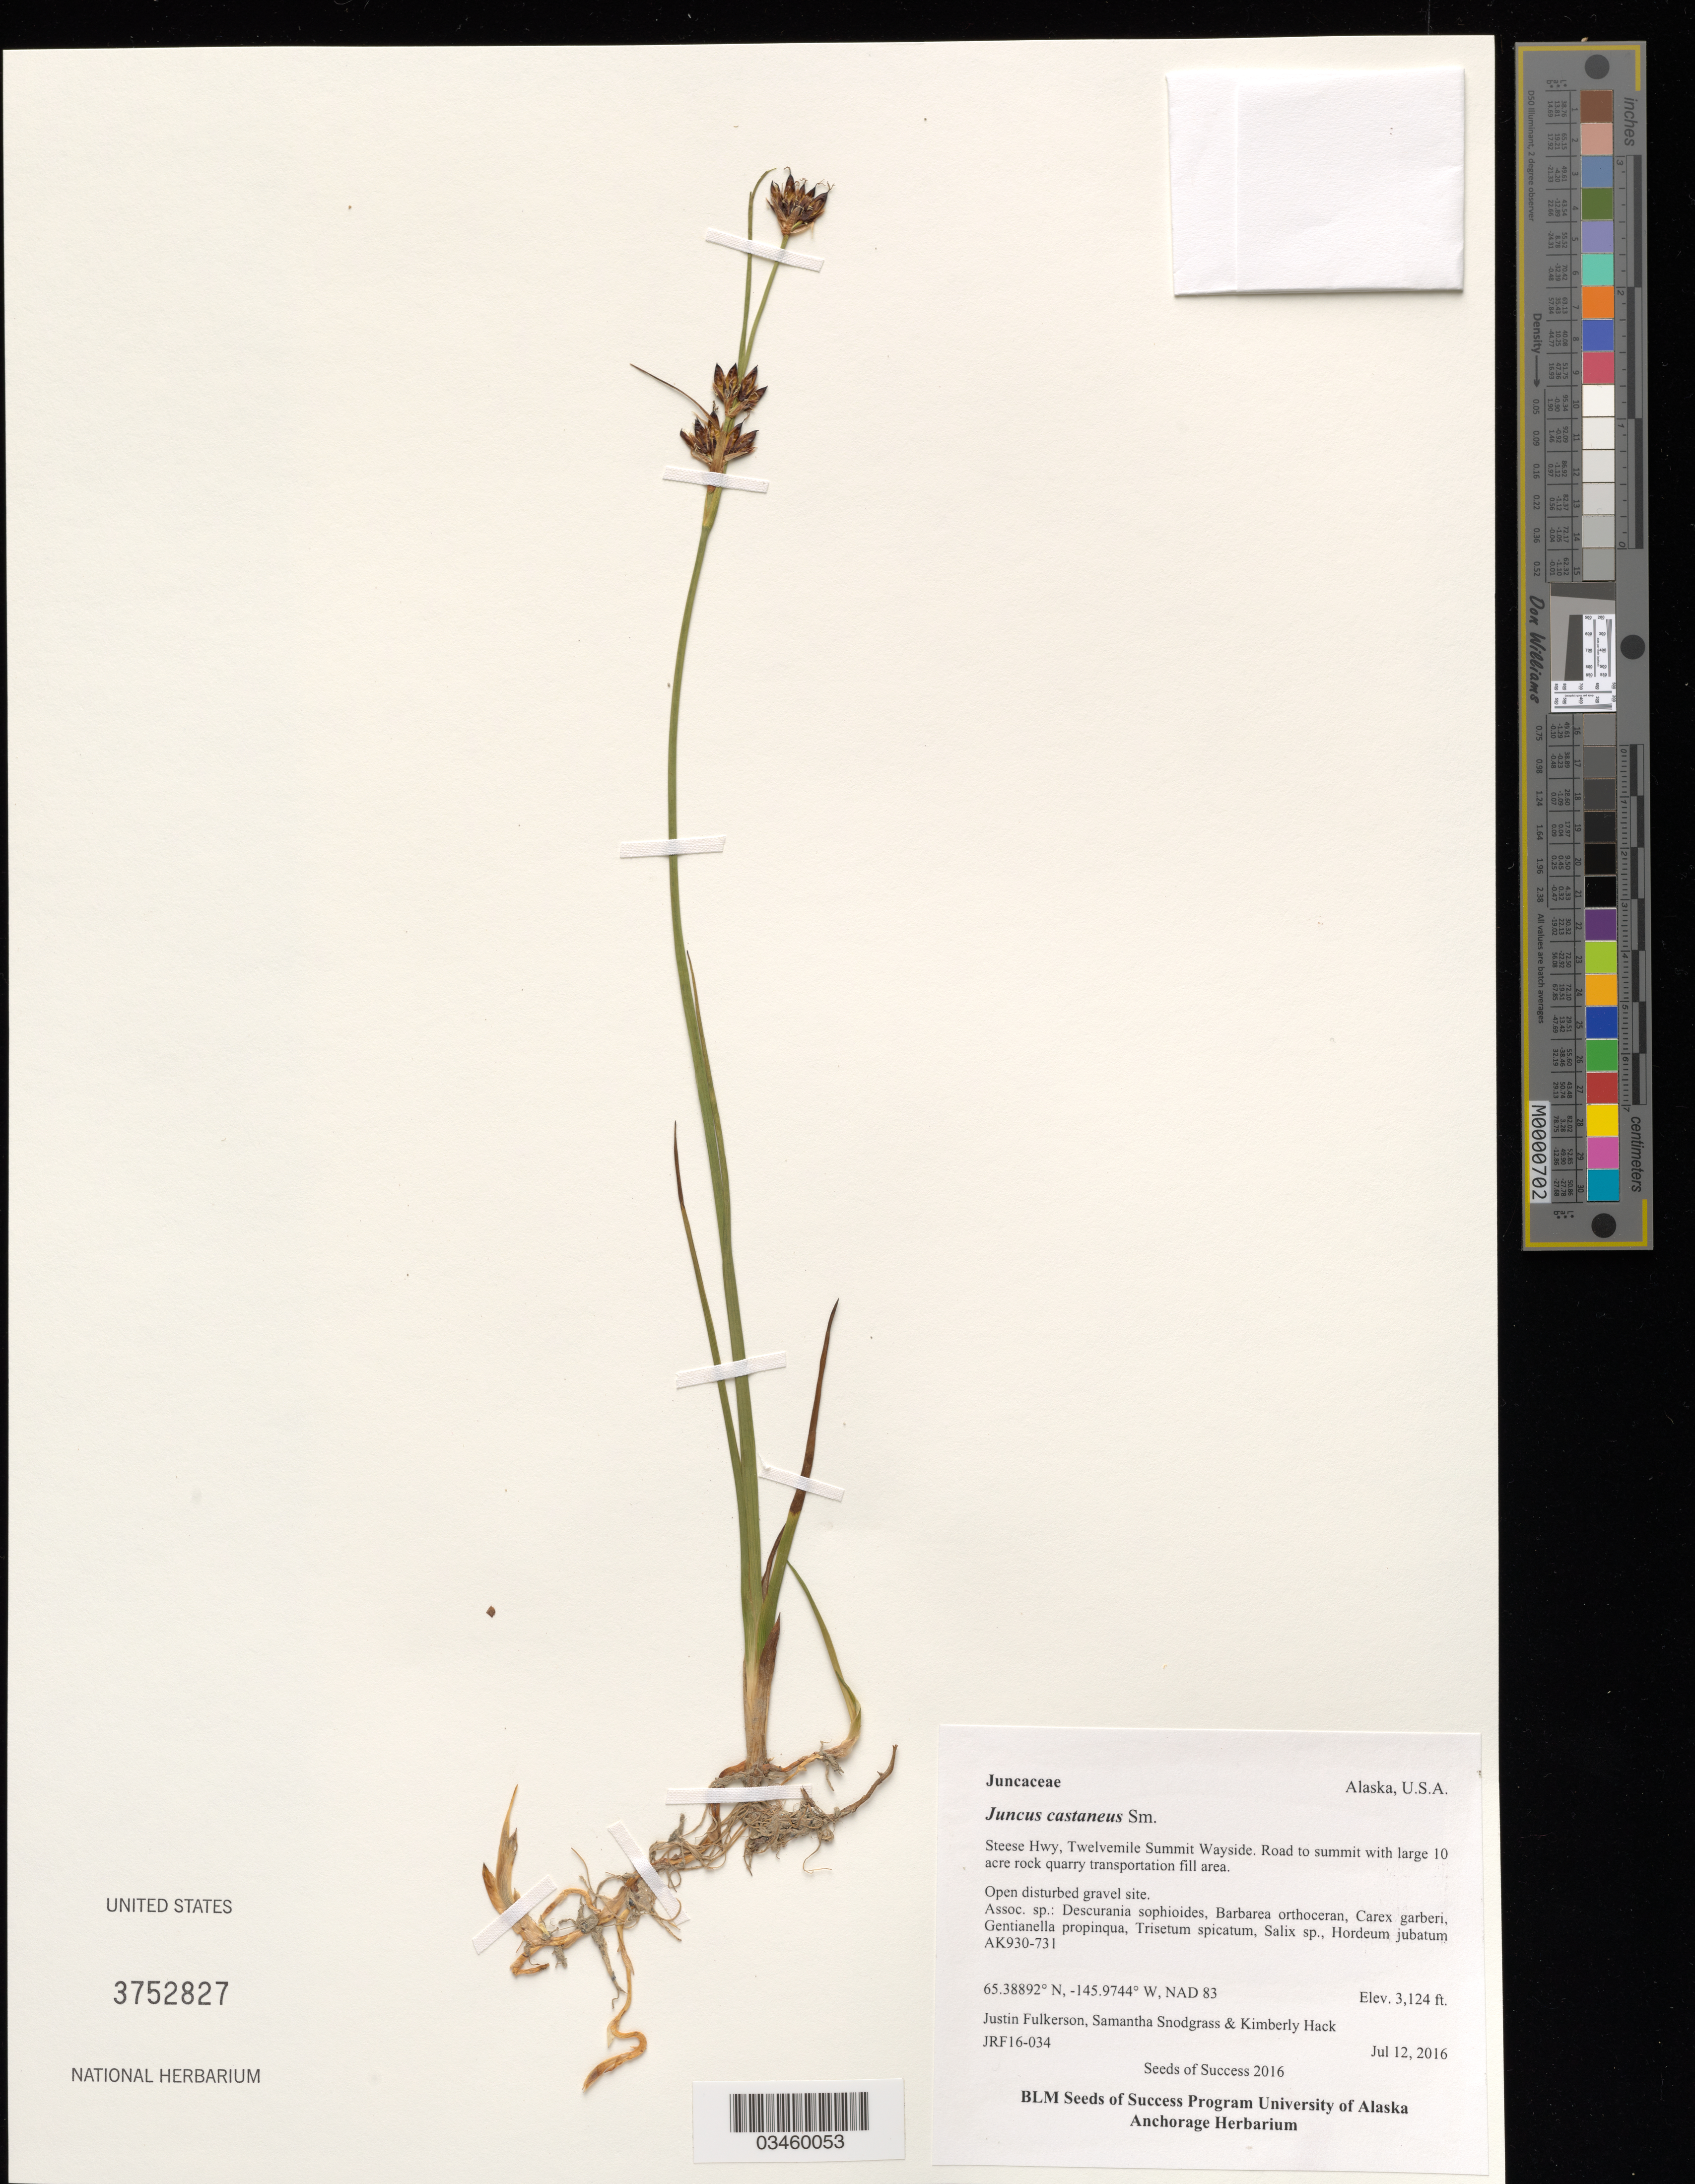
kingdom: Plantae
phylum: Tracheophyta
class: Liliopsida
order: Poales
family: Juncaceae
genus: Juncus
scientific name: Juncus castaneus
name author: Sm.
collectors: J. Fulkerson, K. Hack & S. Snodgrass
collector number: AK930-731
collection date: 2016-07-12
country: United States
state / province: Alaska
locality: Steese Hwy, Twelvemile Summit Wayside.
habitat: Open disturbed gravel site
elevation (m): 952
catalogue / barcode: US 3752827